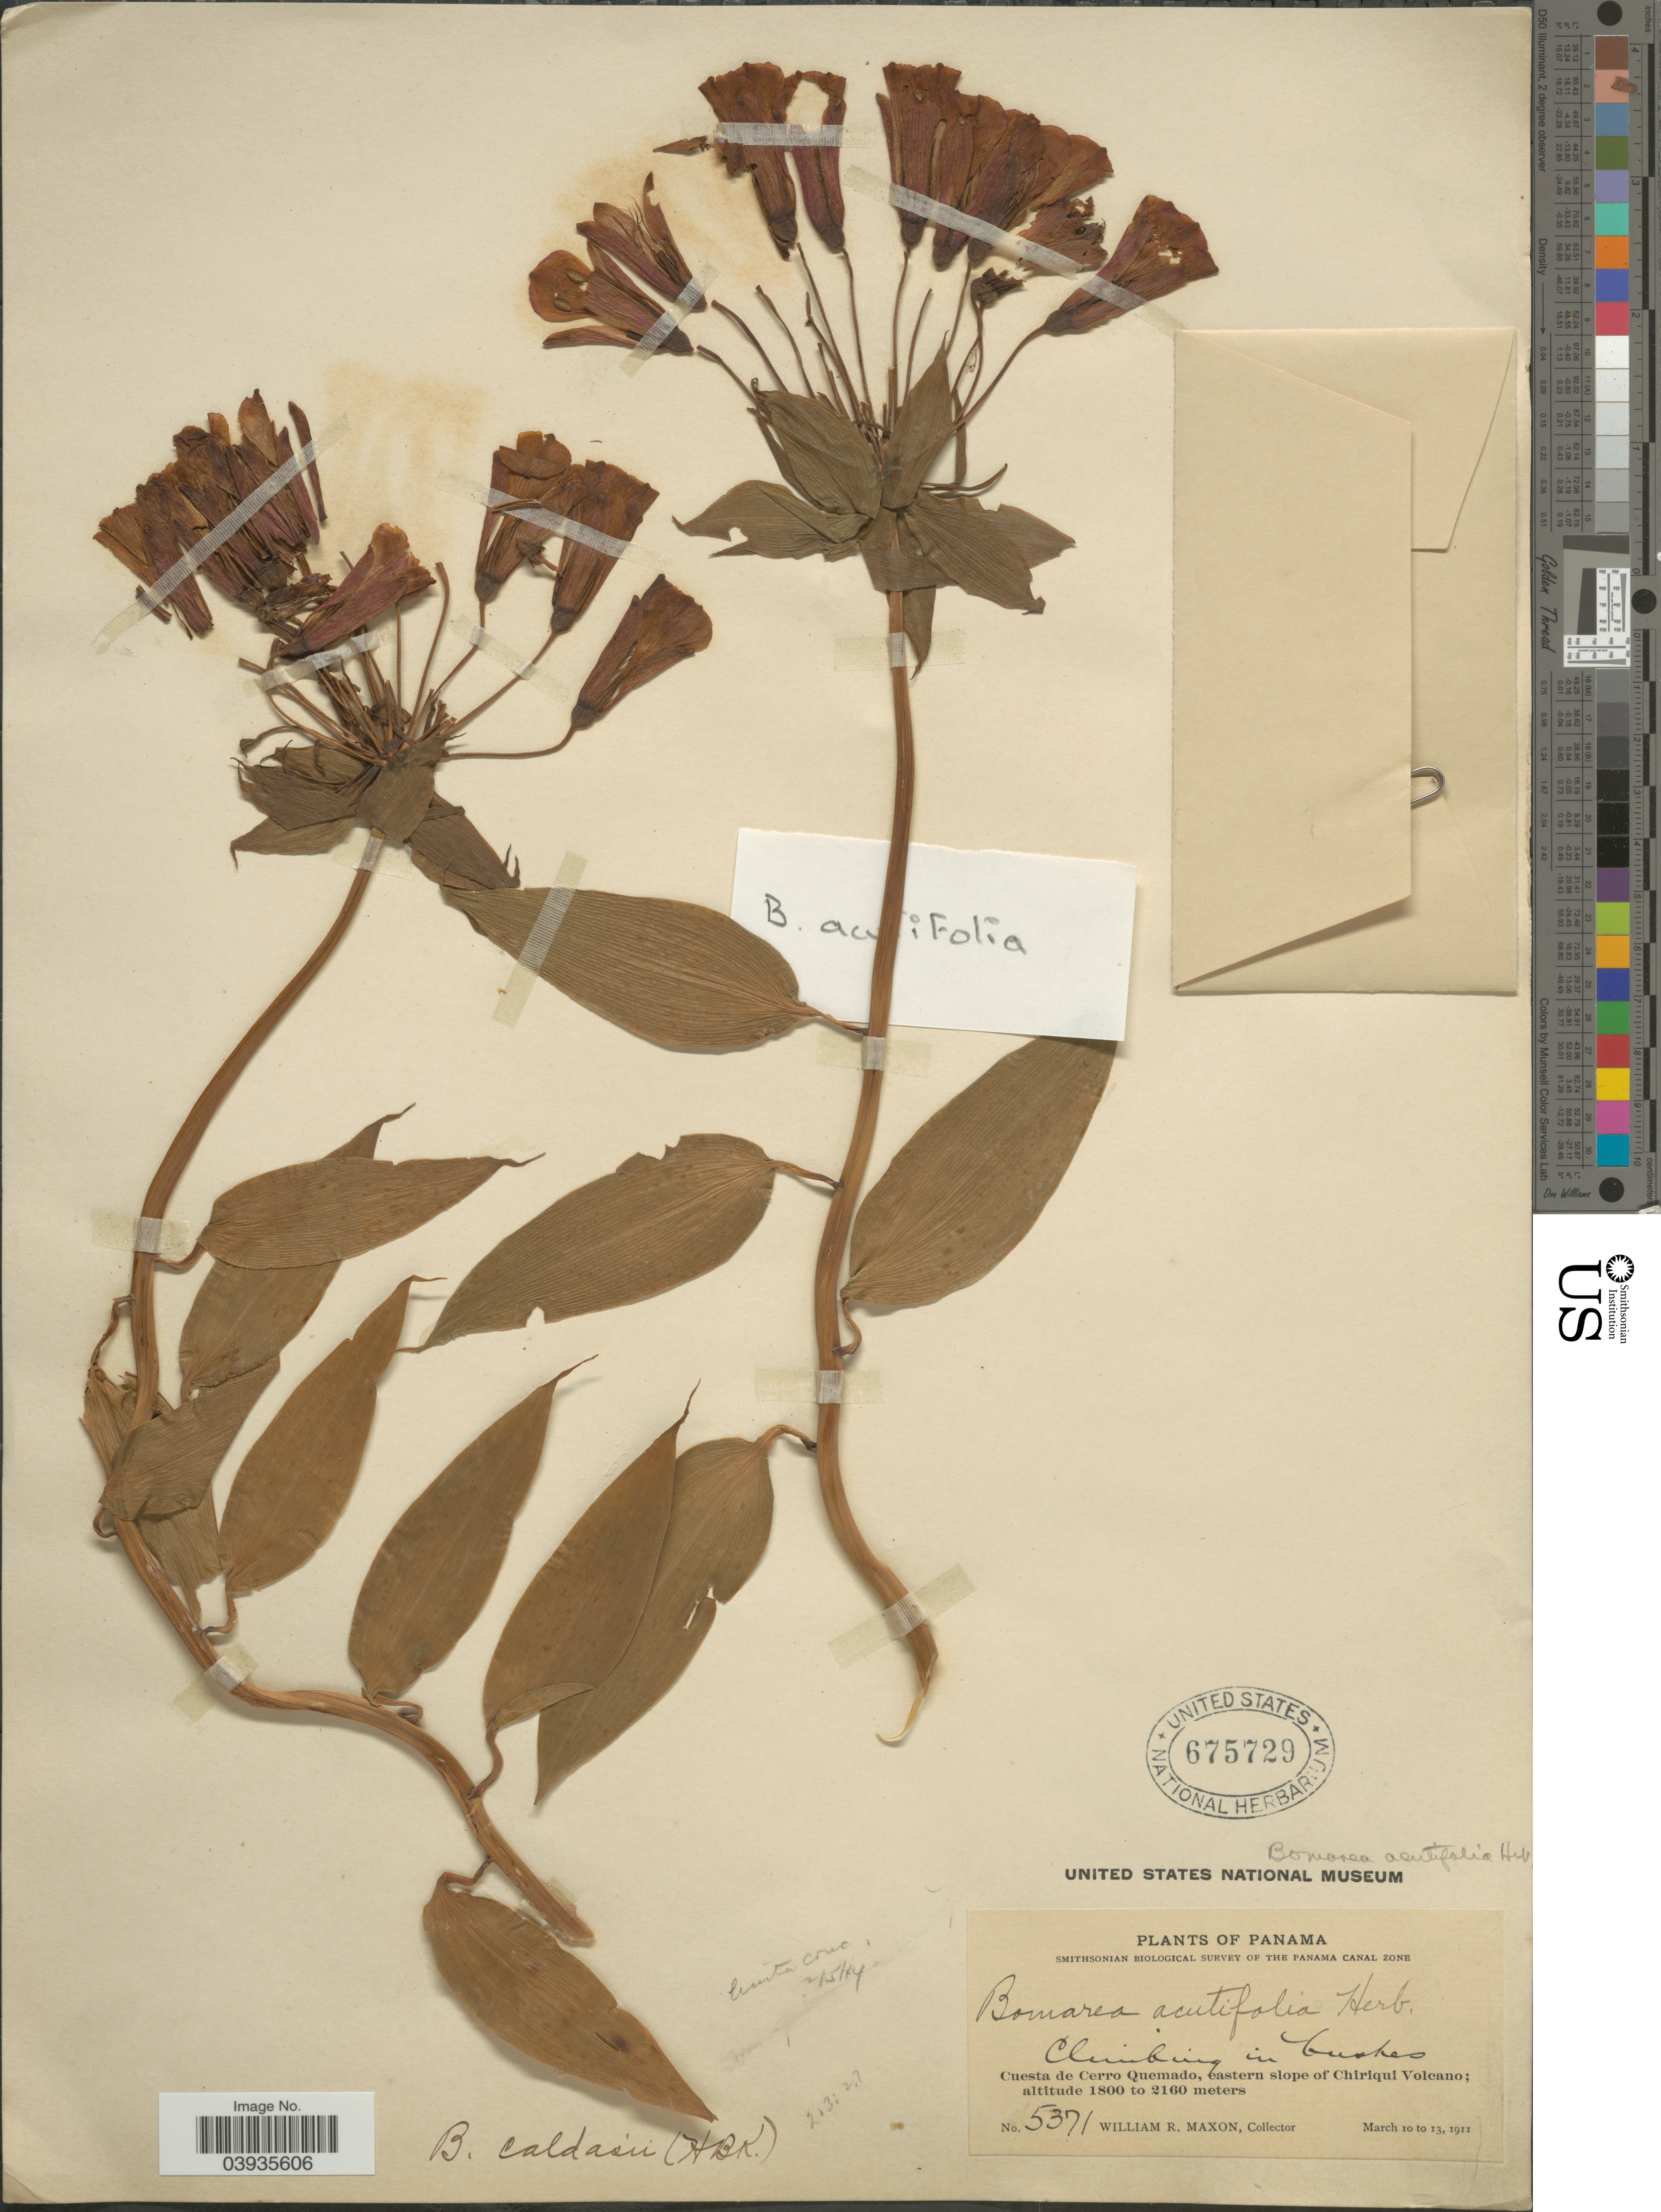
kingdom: Plantae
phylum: Tracheophyta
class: Liliopsida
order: Liliales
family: Alstroemeriaceae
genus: Bomarea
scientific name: Bomarea caldasii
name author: (Kunth) Asch. & Graebener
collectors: W. R. Maxon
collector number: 5371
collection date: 1911-03-10/1911-03-13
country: Panama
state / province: Chiriqui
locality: The Panama Canal Zone. Cuesta de Cerro Quemado, eastern slope of Chiriqui Volcano.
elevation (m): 1800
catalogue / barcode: US 675729